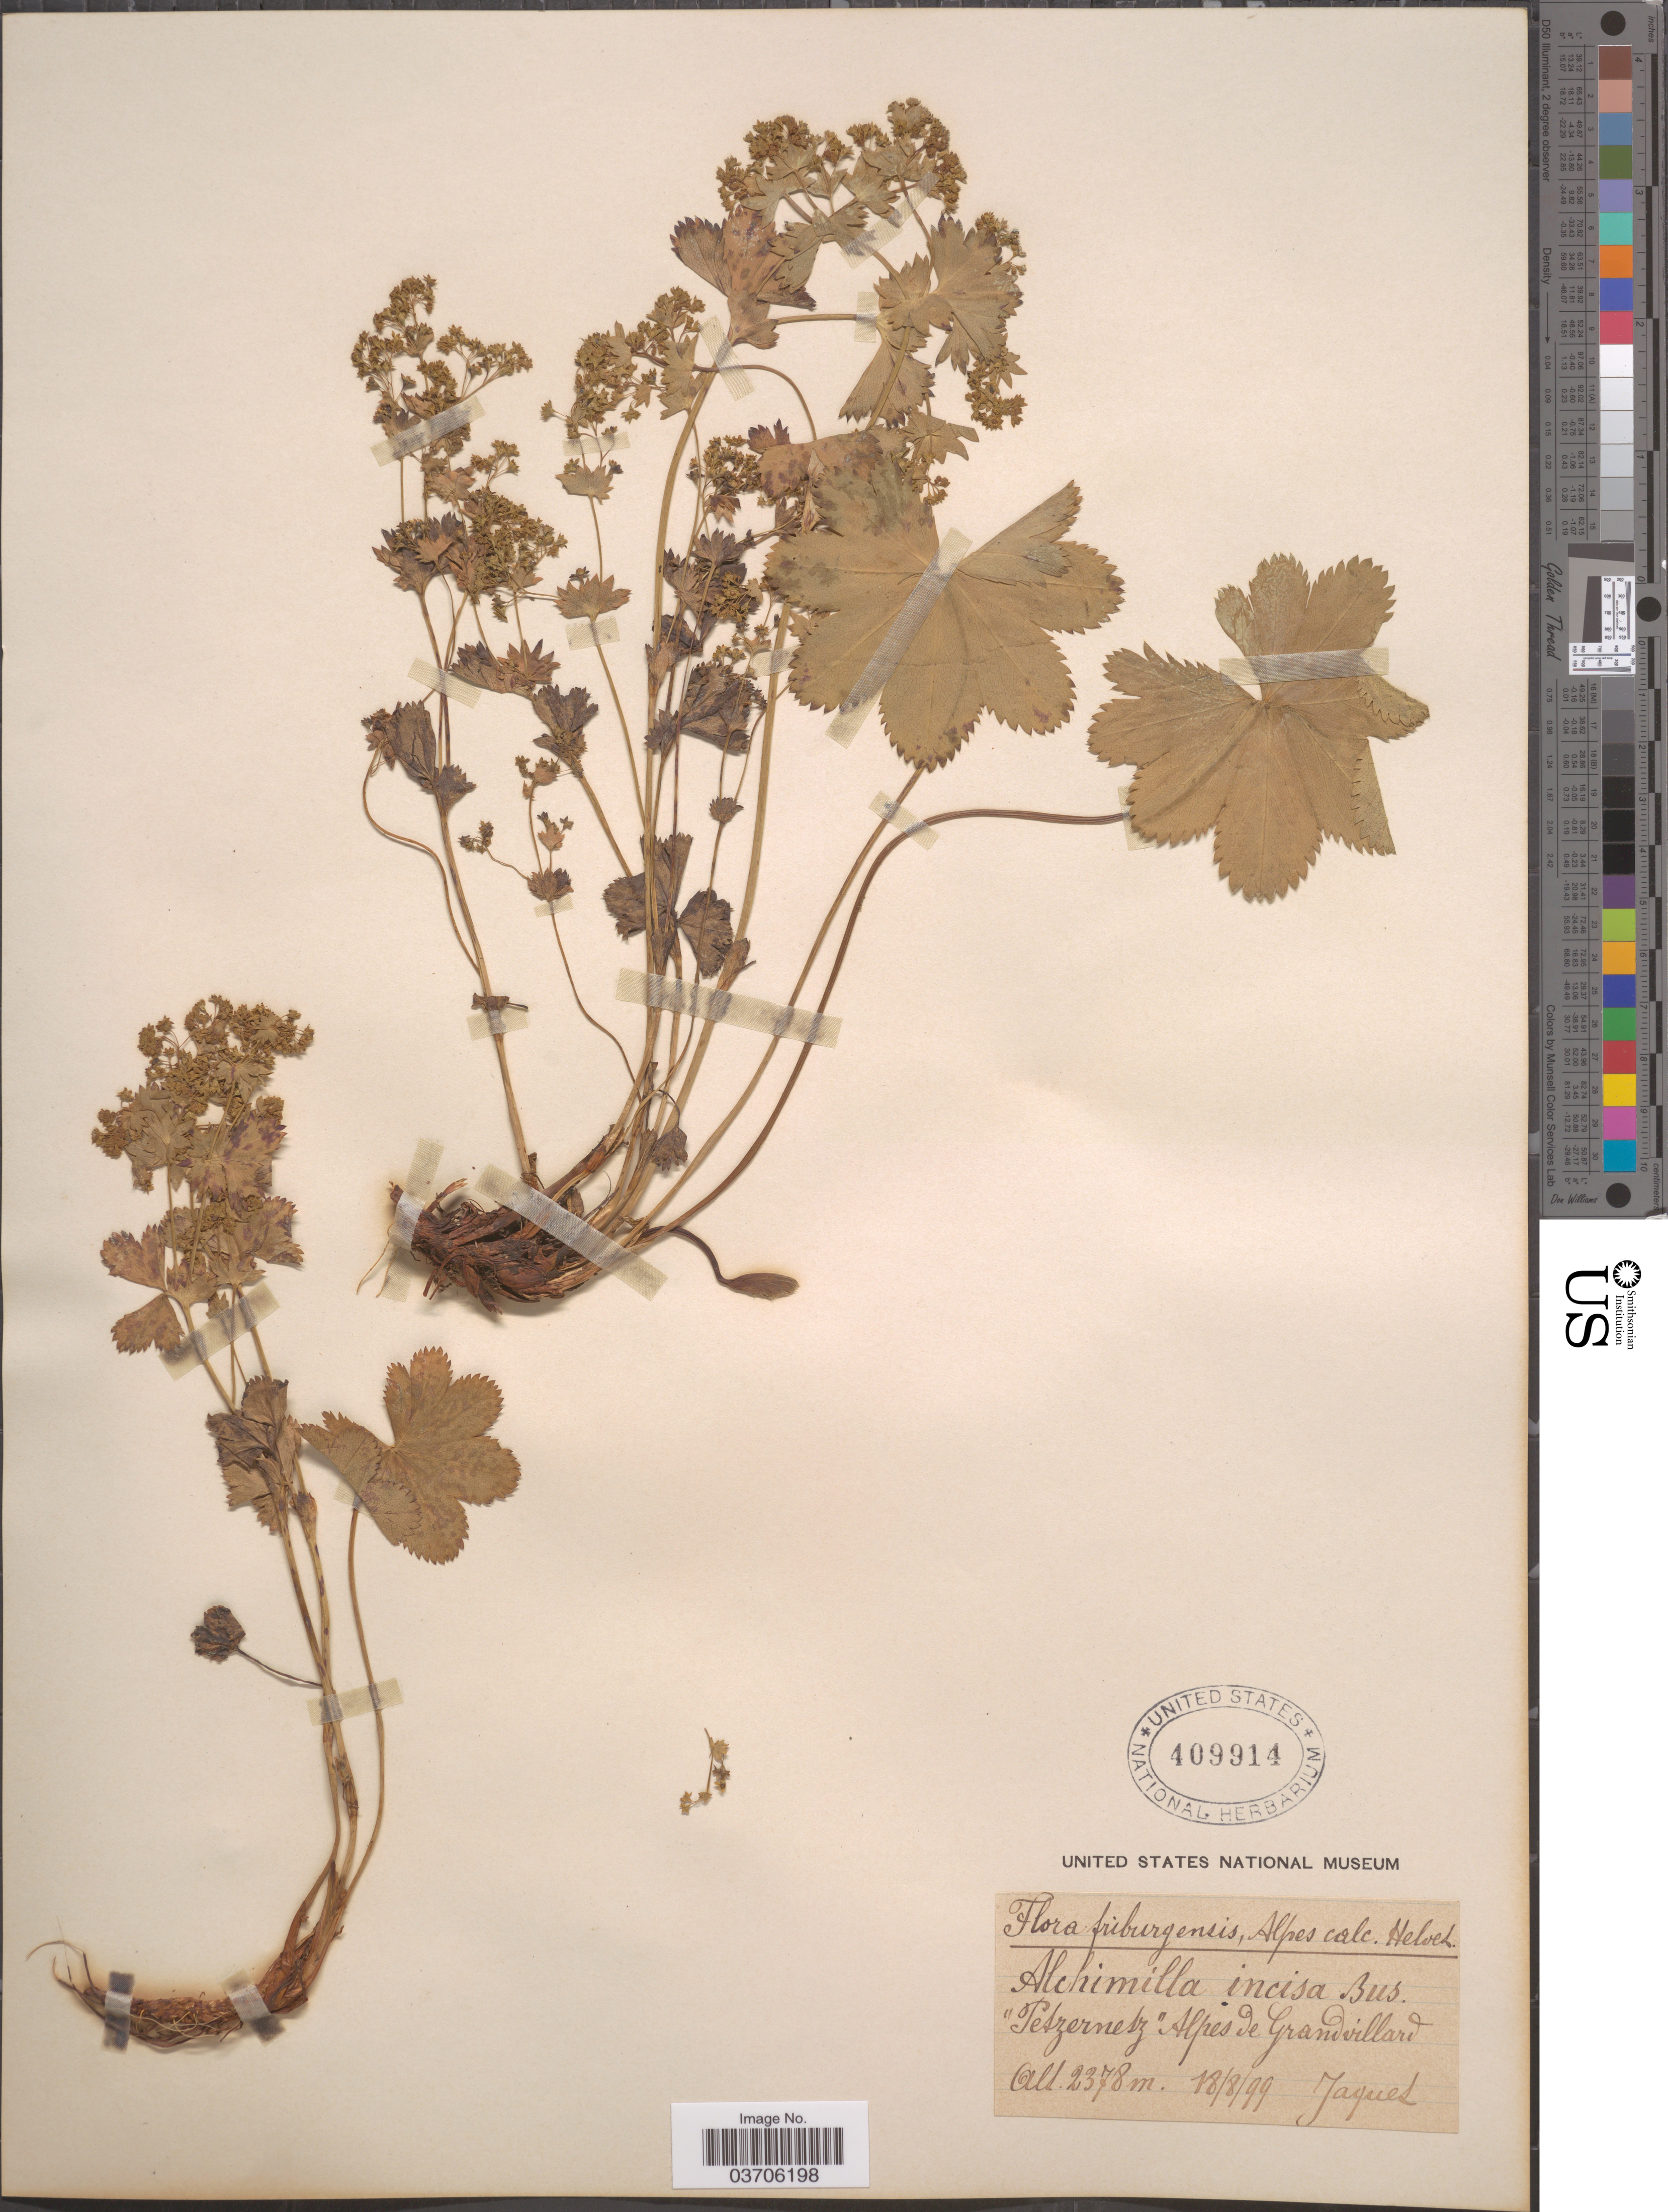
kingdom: Plantae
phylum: Tracheophyta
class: Magnoliopsida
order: Rosales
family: Rosaceae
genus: Alchemilla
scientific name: Alchemilla incisa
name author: Buser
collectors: -. Jaquet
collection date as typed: Transcribed d/m/y: 18/8/99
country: Switzerland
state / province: Fribourg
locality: Friburgensis, Alpes calc. Helvet. "Petzernetz" Alpes de Grandvillard.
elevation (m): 2378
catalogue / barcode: US 409914